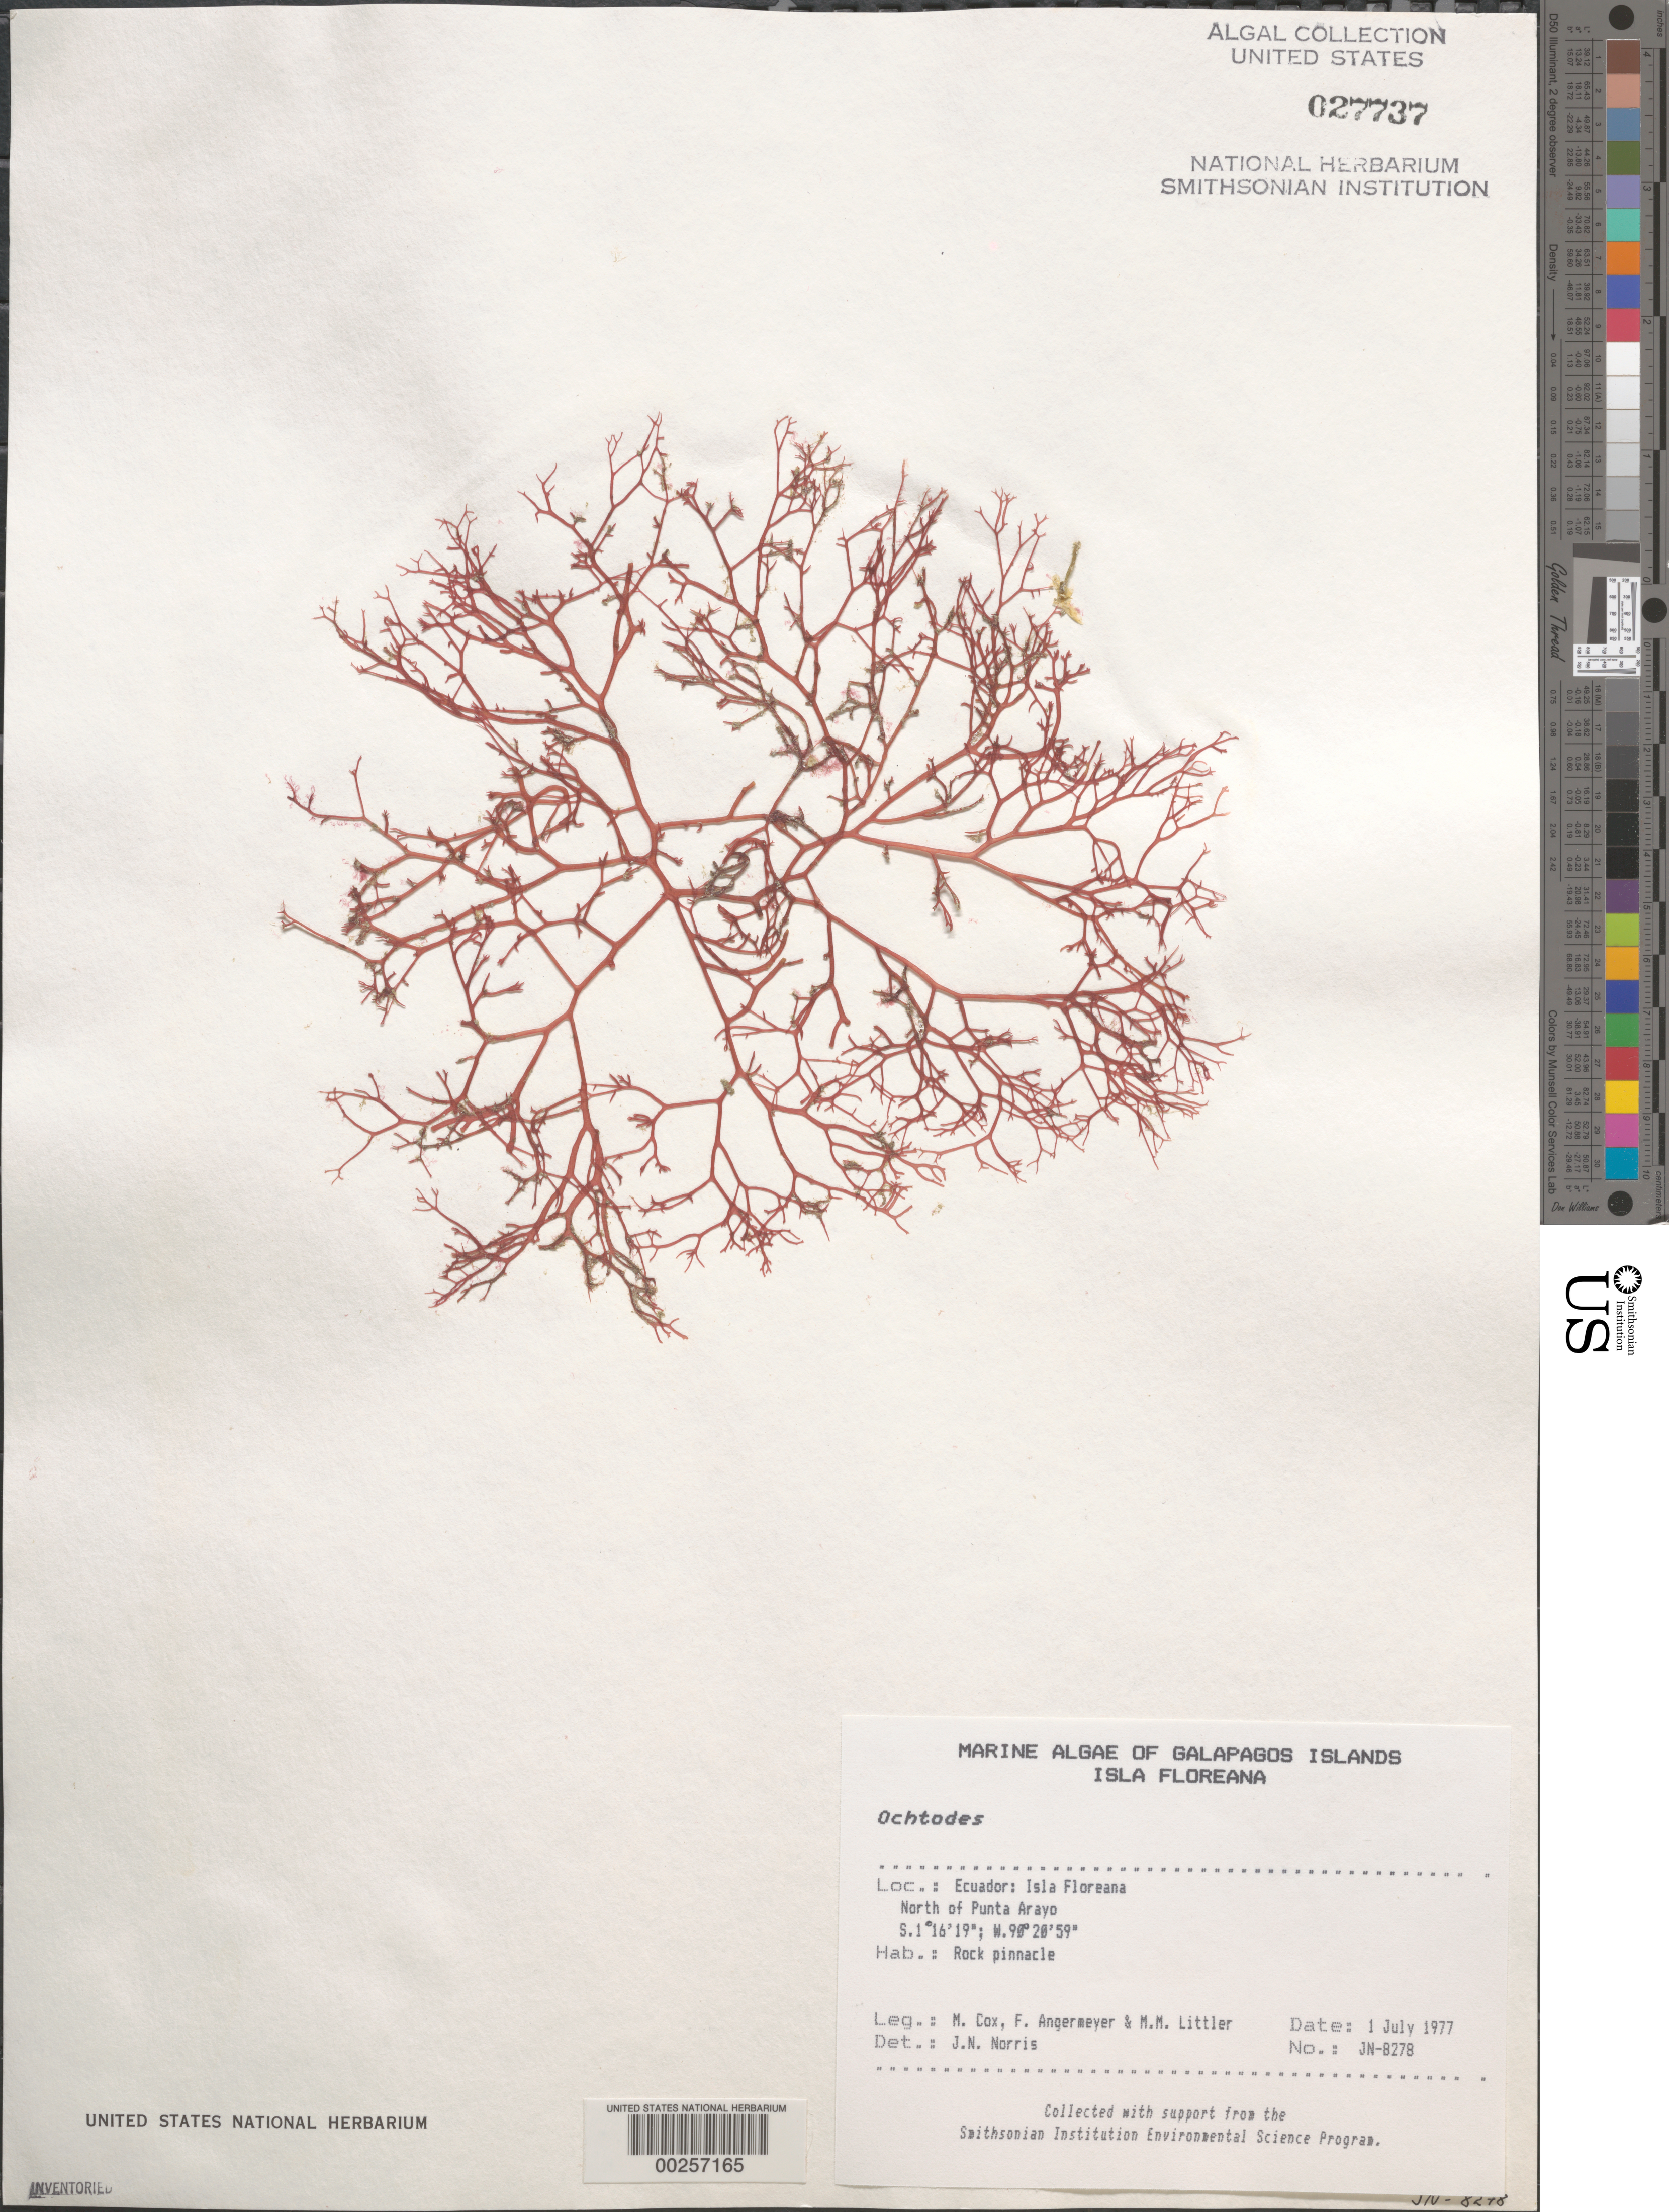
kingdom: Plantae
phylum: Rhodophyta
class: Florideophyceae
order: Gigartinales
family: Rhizophyllidaceae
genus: Ochtodes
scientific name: Ochtodes sp.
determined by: Norris, James N.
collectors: M. M. Littler, M. Cox & F. Angermeyer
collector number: Jn-8278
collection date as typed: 01 Jul 1977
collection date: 1977-07-01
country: Ecuador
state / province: Colón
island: Floreana [Charles, Santa Maria]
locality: North of Punta Ayora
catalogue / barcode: US 27737